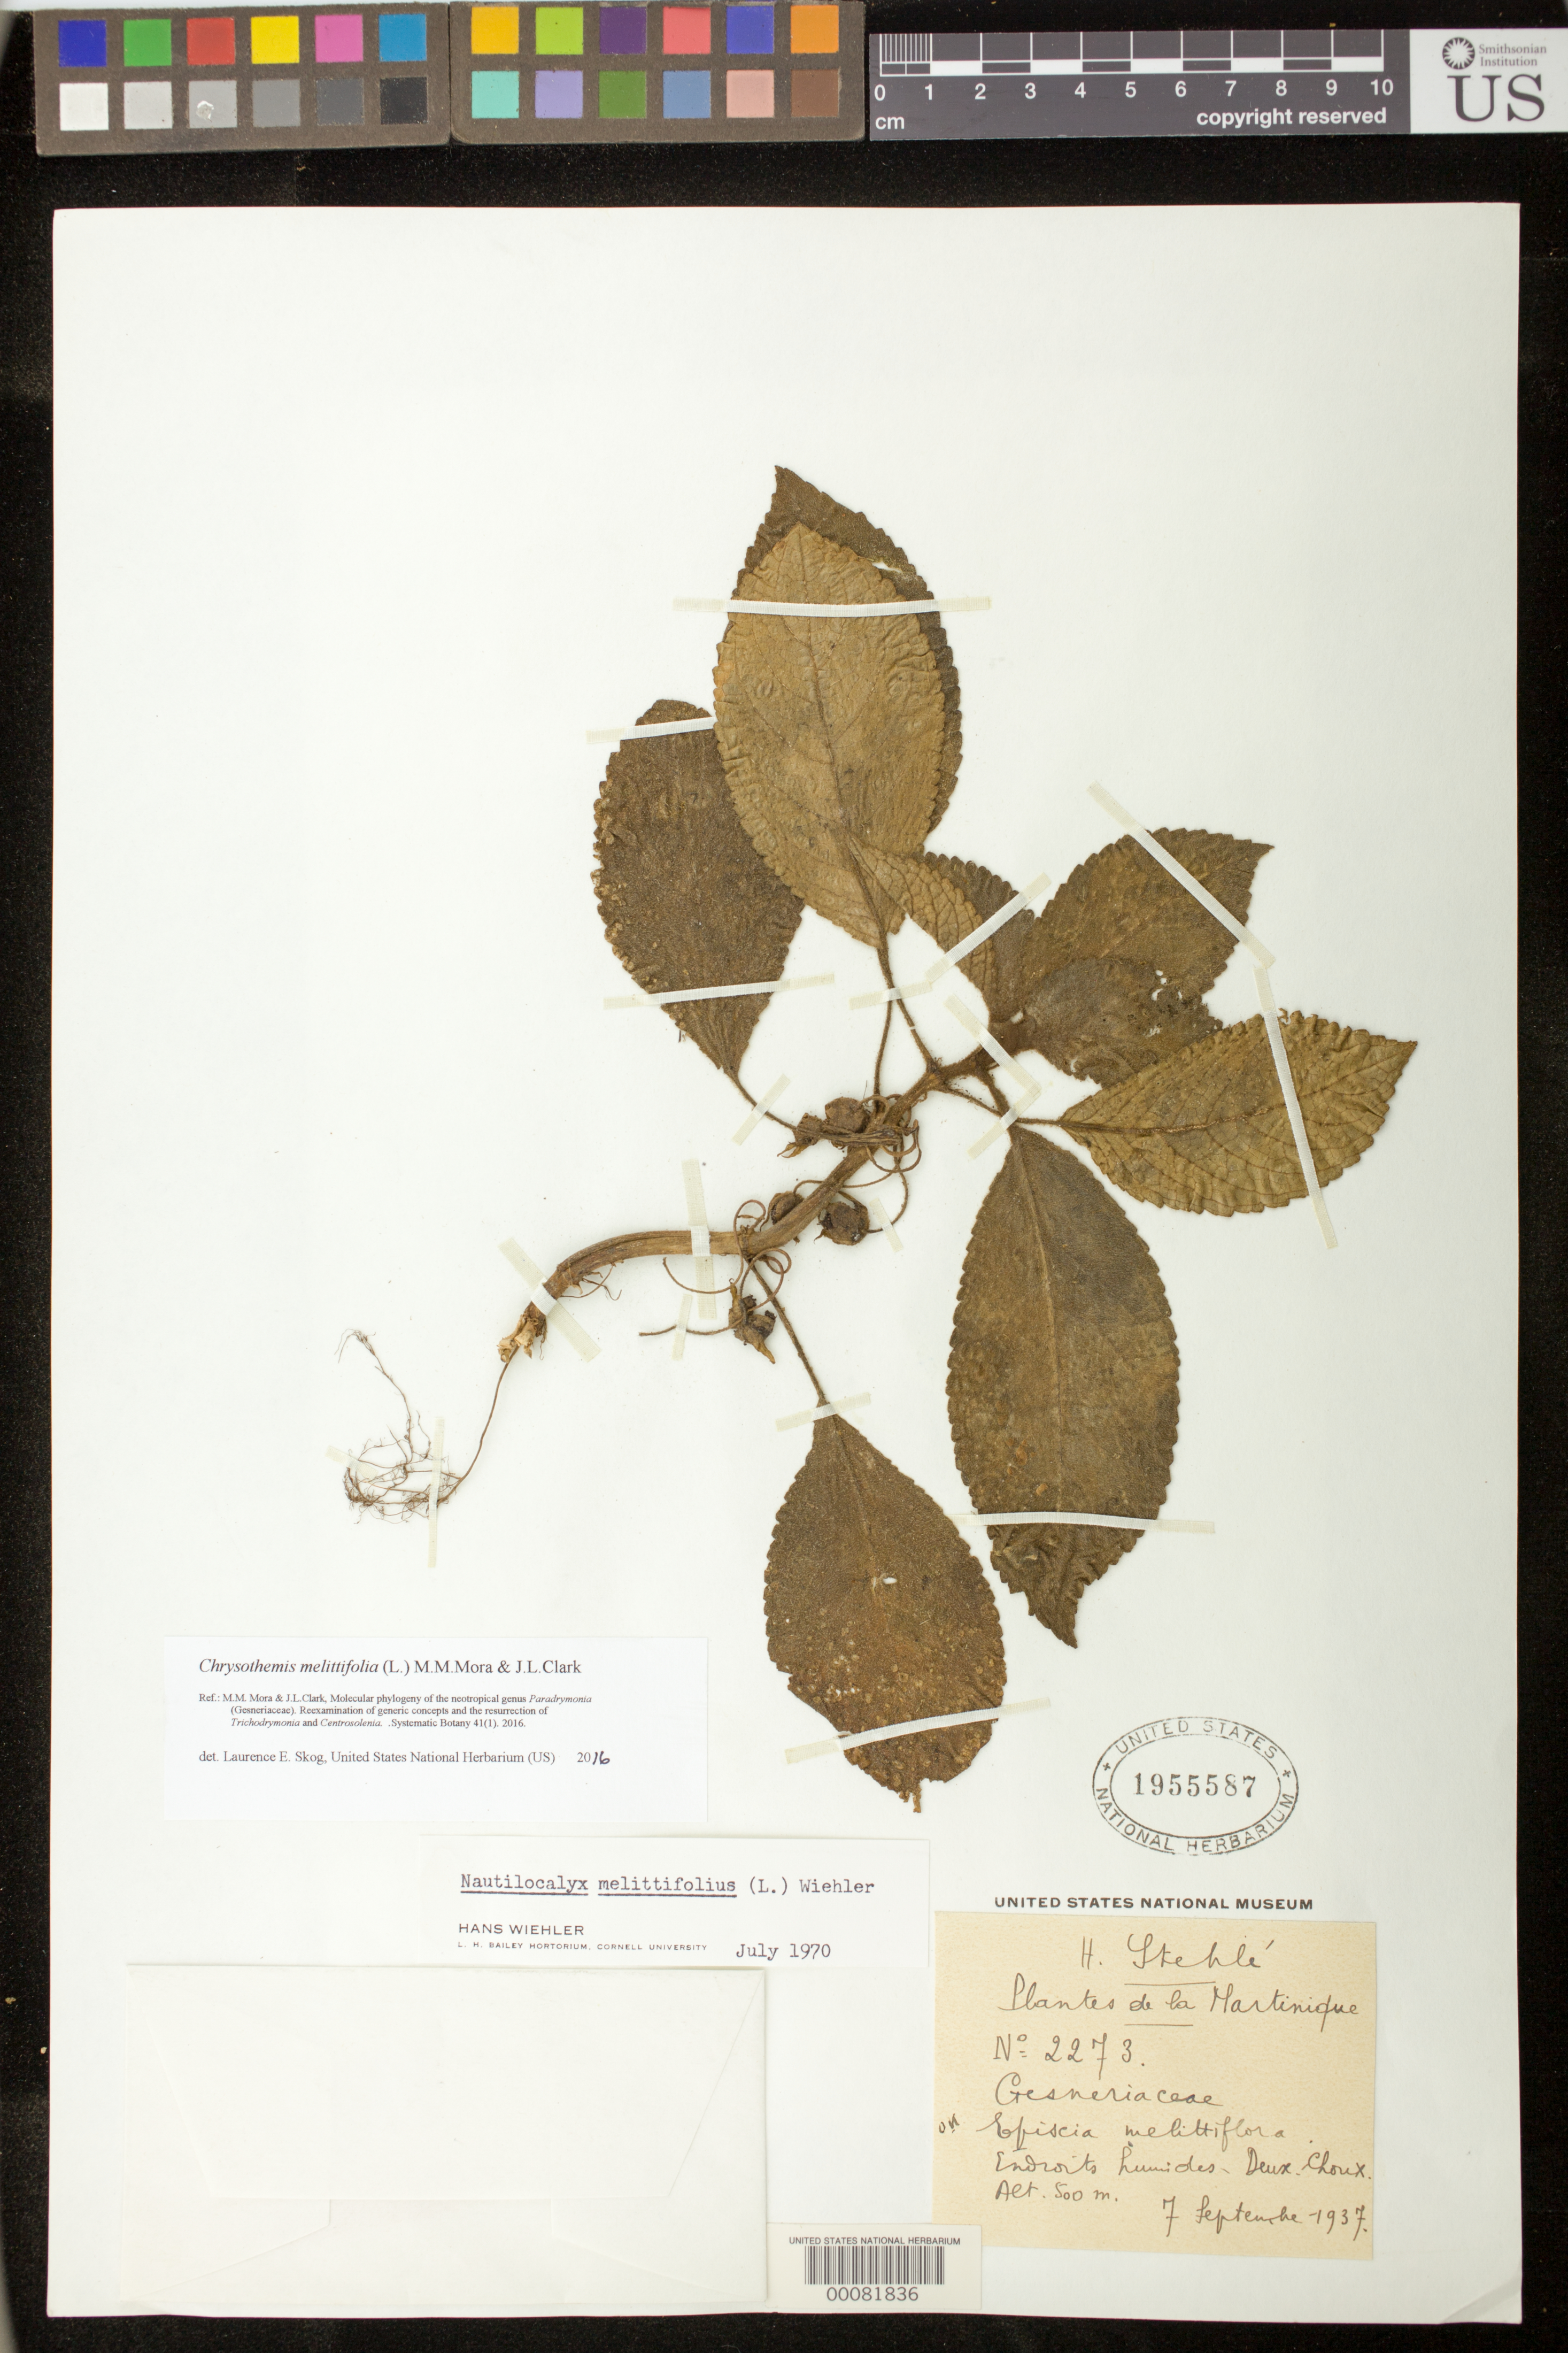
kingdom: Plantae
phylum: Tracheophyta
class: Magnoliopsida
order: Lamiales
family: Gesneriaceae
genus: Chrysothemis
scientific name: Chrysothemis melittifolia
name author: (L.) M.M. Mora & J.L. Clark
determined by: Skog, Laurence E.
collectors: H. Stehlé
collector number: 2273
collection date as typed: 07 Sep 1937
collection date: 1937-09-07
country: Martinique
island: Martinique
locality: Deux Choux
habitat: Humid places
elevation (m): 500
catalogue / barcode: US 1955587